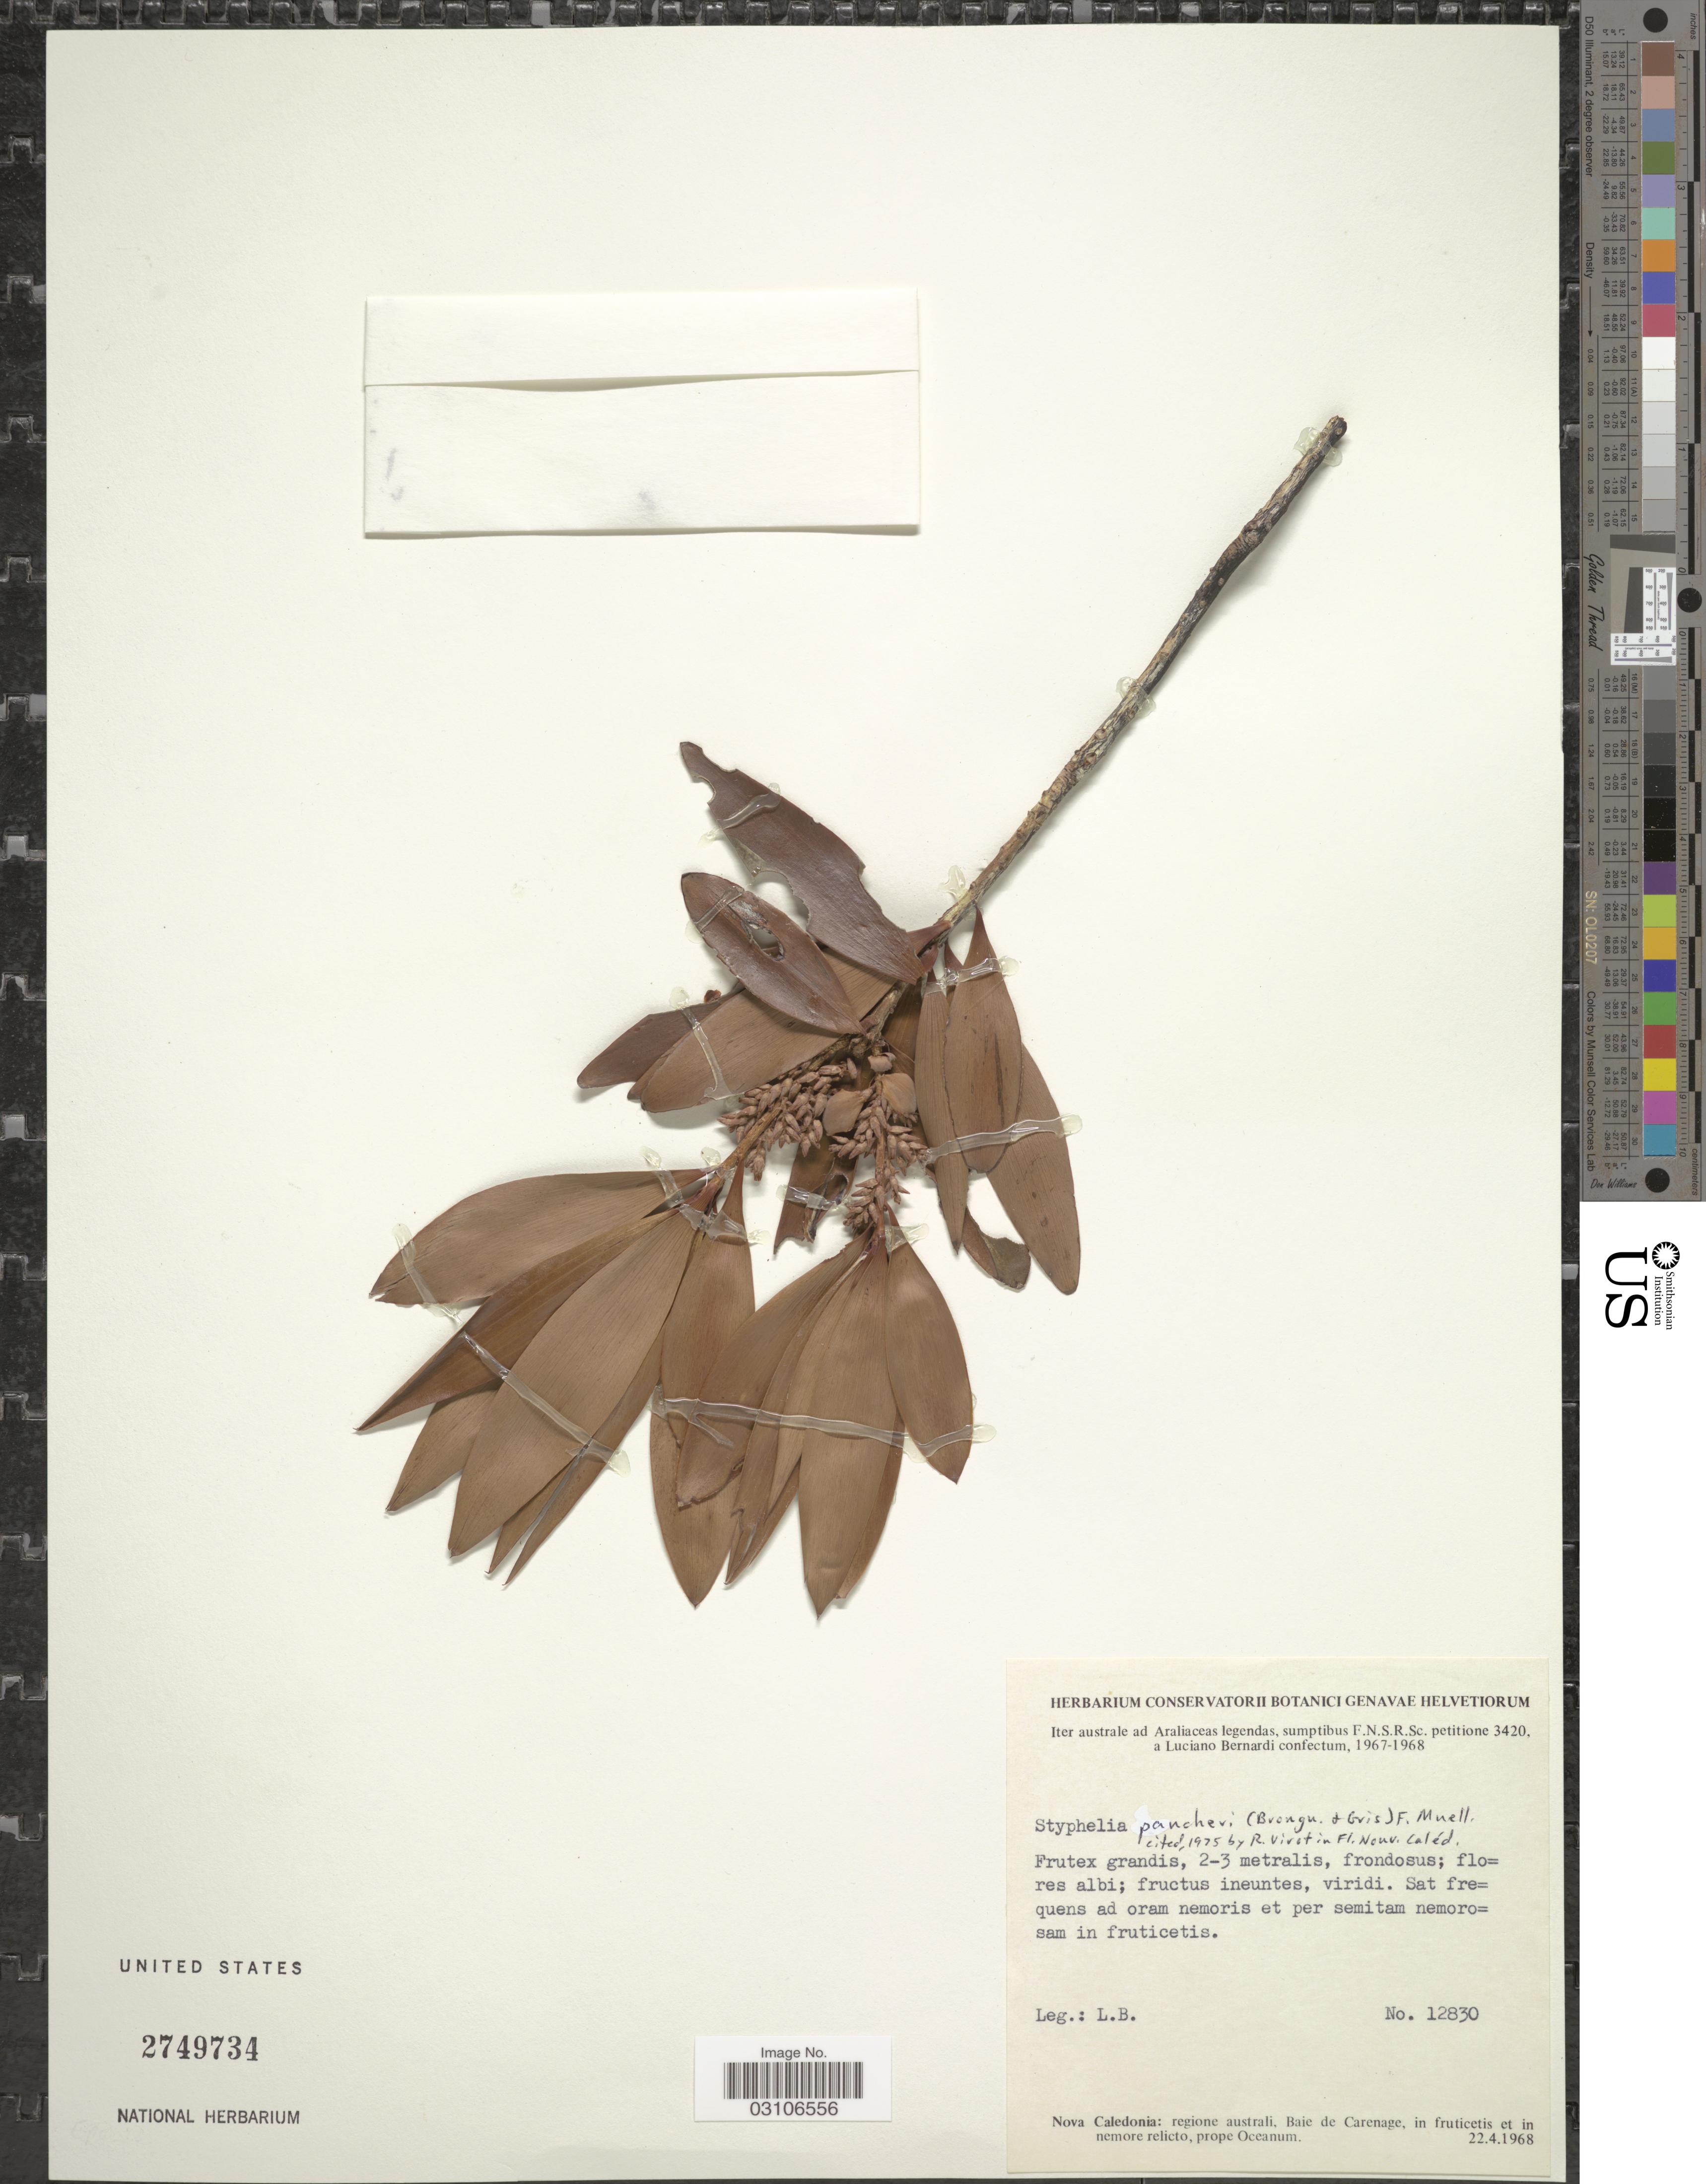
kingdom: Plantae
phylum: Tracheophyta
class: Magnoliopsida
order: Ericales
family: Ericaceae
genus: Styphelia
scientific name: Styphelia pancheri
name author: (Brongn. & Gris) F. Muell.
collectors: L. Bernardi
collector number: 12830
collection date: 1968-04-22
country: New Caledonia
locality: Regione australi, Baie de Carenage.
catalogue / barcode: US 2749734